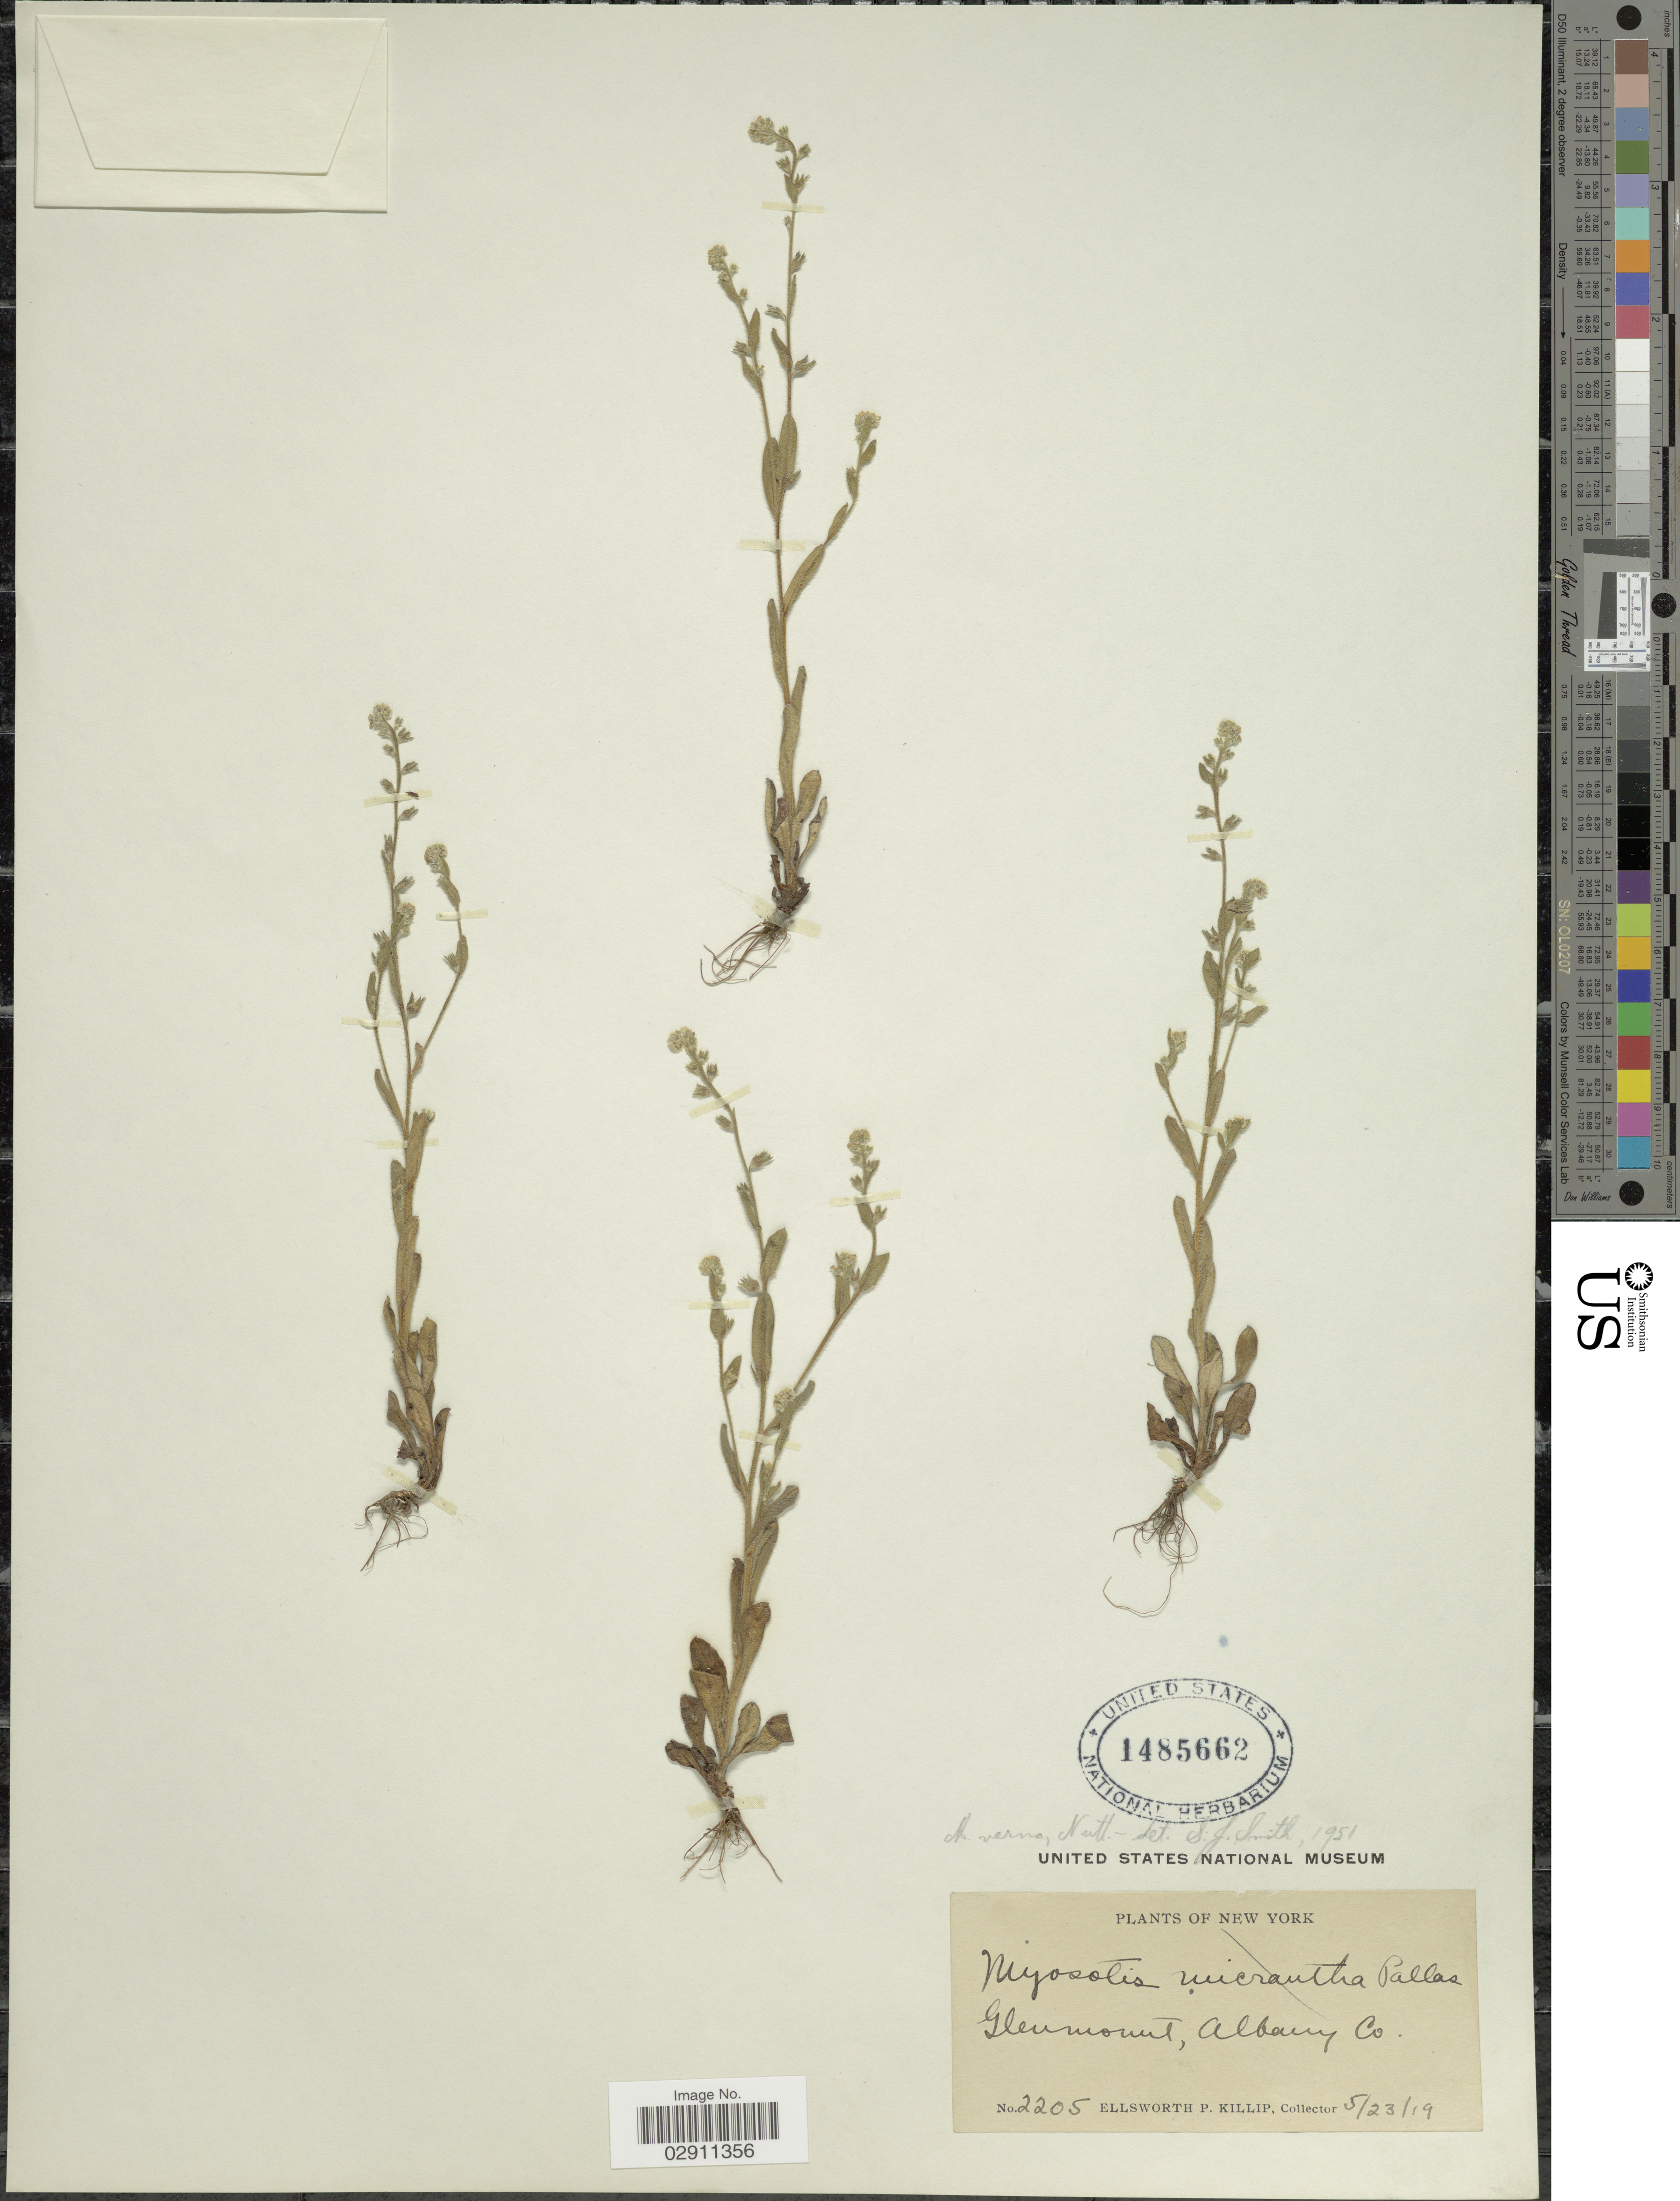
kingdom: Plantae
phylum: Tracheophyta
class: Magnoliopsida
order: Boraginales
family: Boraginaceae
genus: Myosotis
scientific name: Myosotis verna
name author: Nutt.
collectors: E. P. Killip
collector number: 2205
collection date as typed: Transcribed d/m/y: 23/5/19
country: United States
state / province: New York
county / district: Albany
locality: Glenmount, Albany Co.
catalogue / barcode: US 1485662